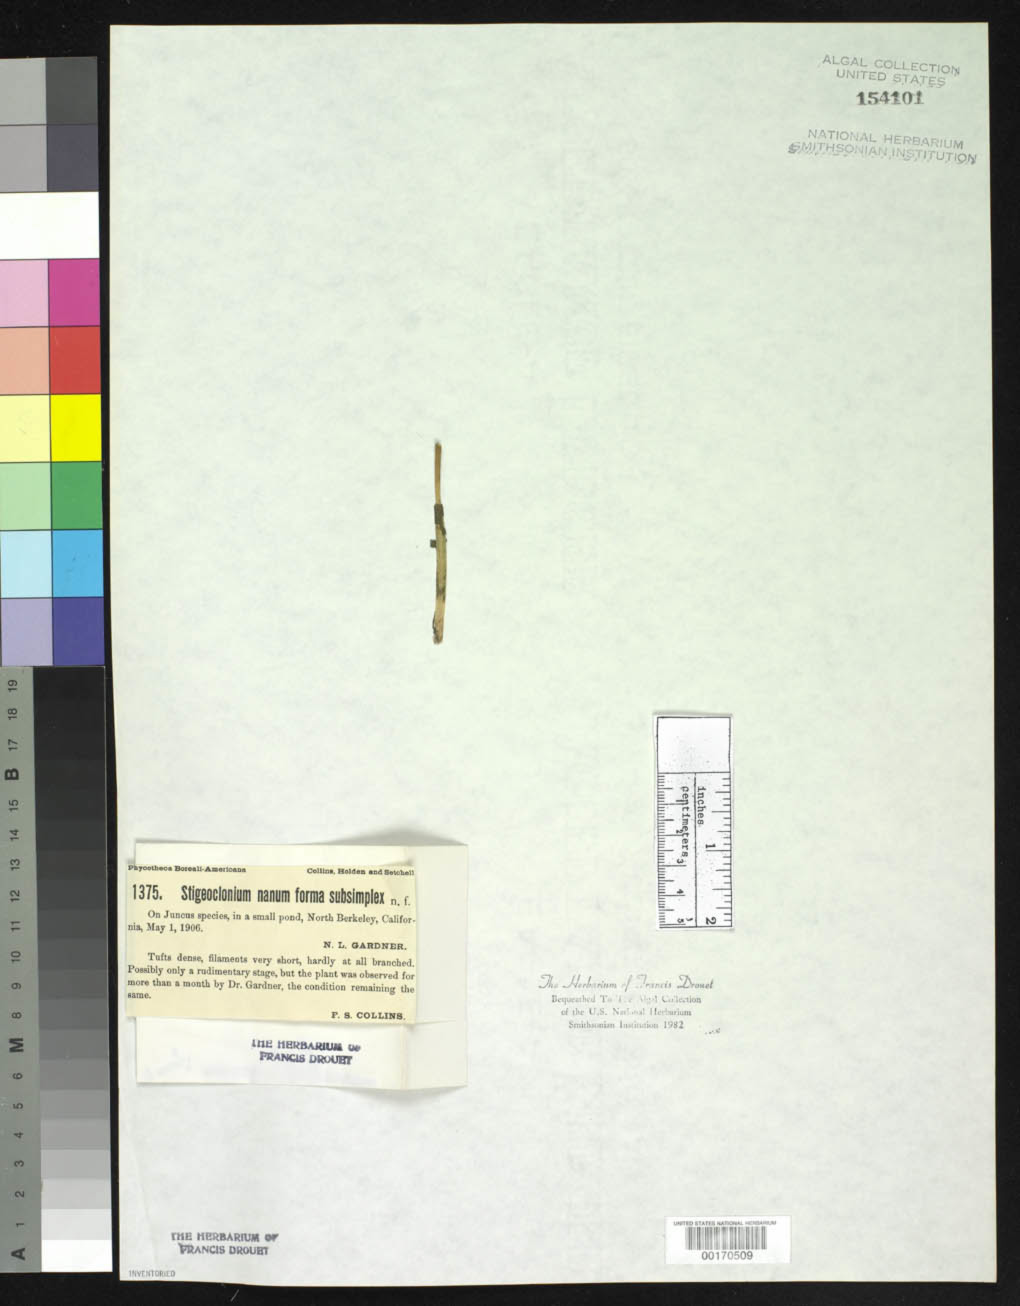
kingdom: Plantae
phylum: Chlorophyta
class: Chlorophyceae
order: Chaetophorales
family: Chaetophoraceae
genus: Stigeoclonium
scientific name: Stigeoclonium nanum f. subsimplex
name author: Collins in Collins et al.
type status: Isotype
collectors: N. Gardner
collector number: PB-A 1375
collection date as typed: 01 May 1906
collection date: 1906-05-01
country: United States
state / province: California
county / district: Alameda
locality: North Berkeley.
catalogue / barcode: US 154101